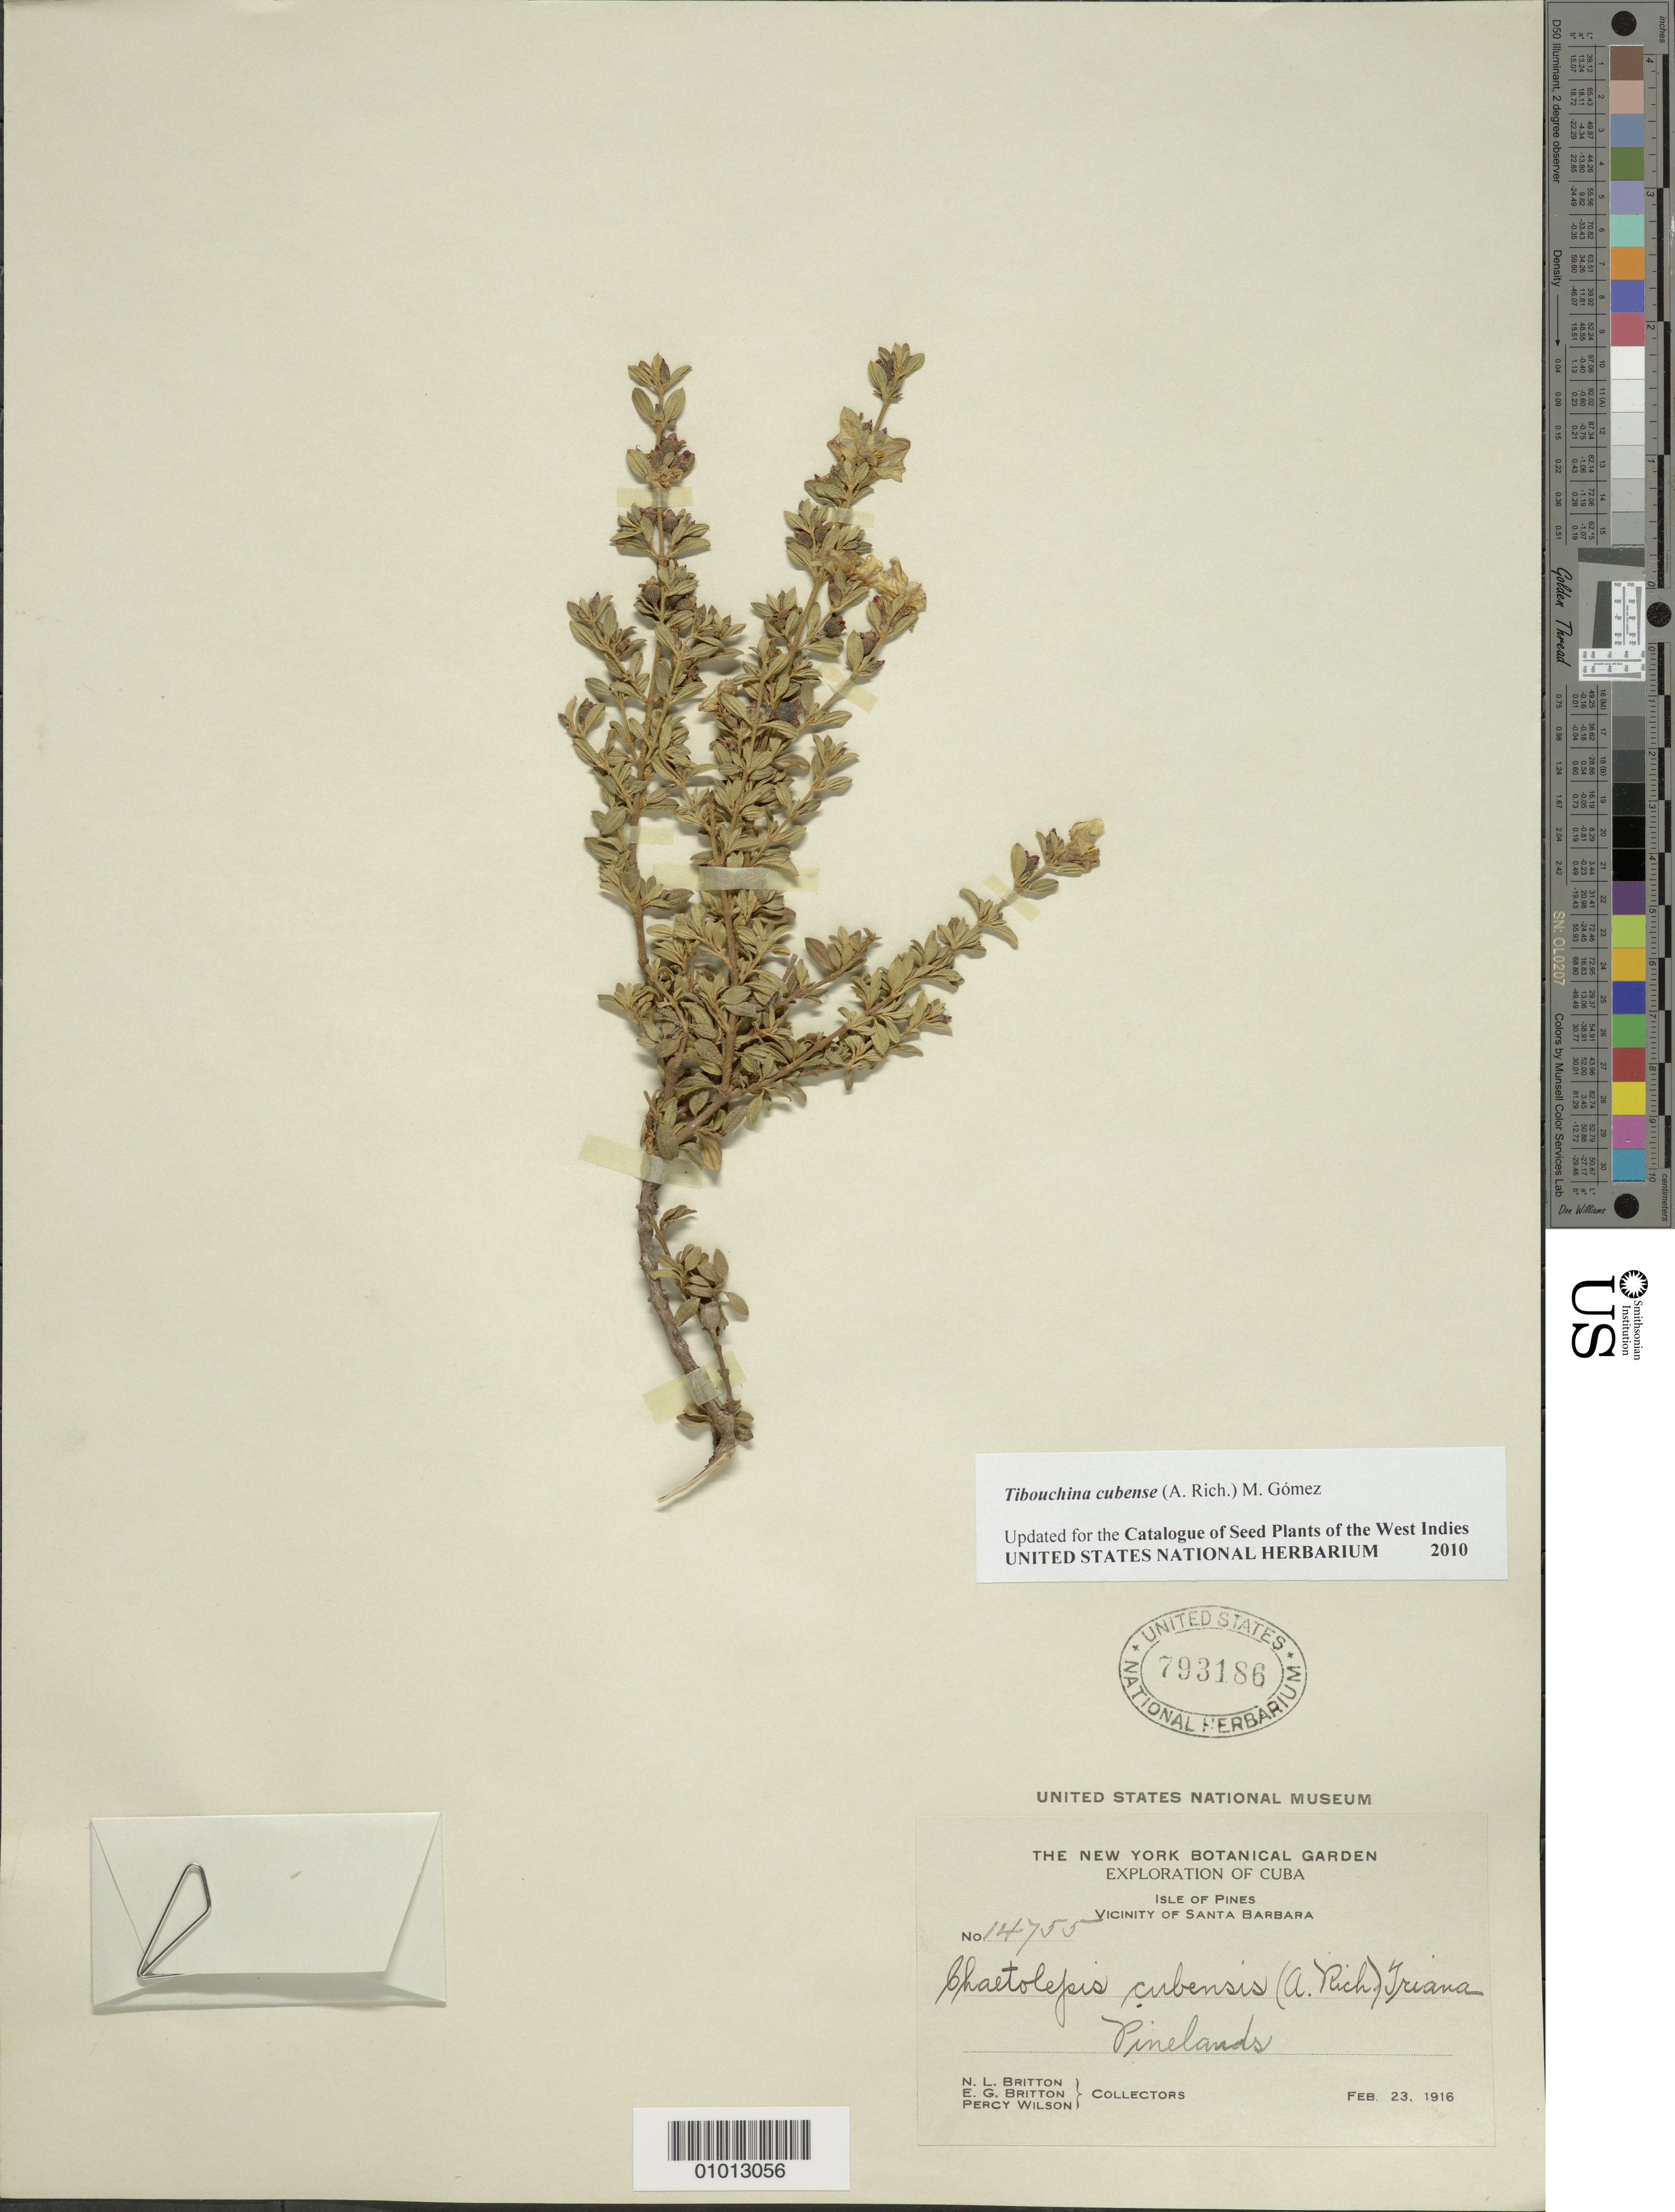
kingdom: Plantae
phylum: Tracheophyta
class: Magnoliopsida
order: Myrtales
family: Melastomataceae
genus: Arthrostemma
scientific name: Arthrostemma cubense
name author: A. Rich.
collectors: N. Britton, E. G. Britton & P. Wilson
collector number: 14755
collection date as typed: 23 Feb 1916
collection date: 1916-02-23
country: Cuba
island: Isla de la Juventud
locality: Vicinity of Santa Barbara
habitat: Pinelands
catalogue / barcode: US 793186